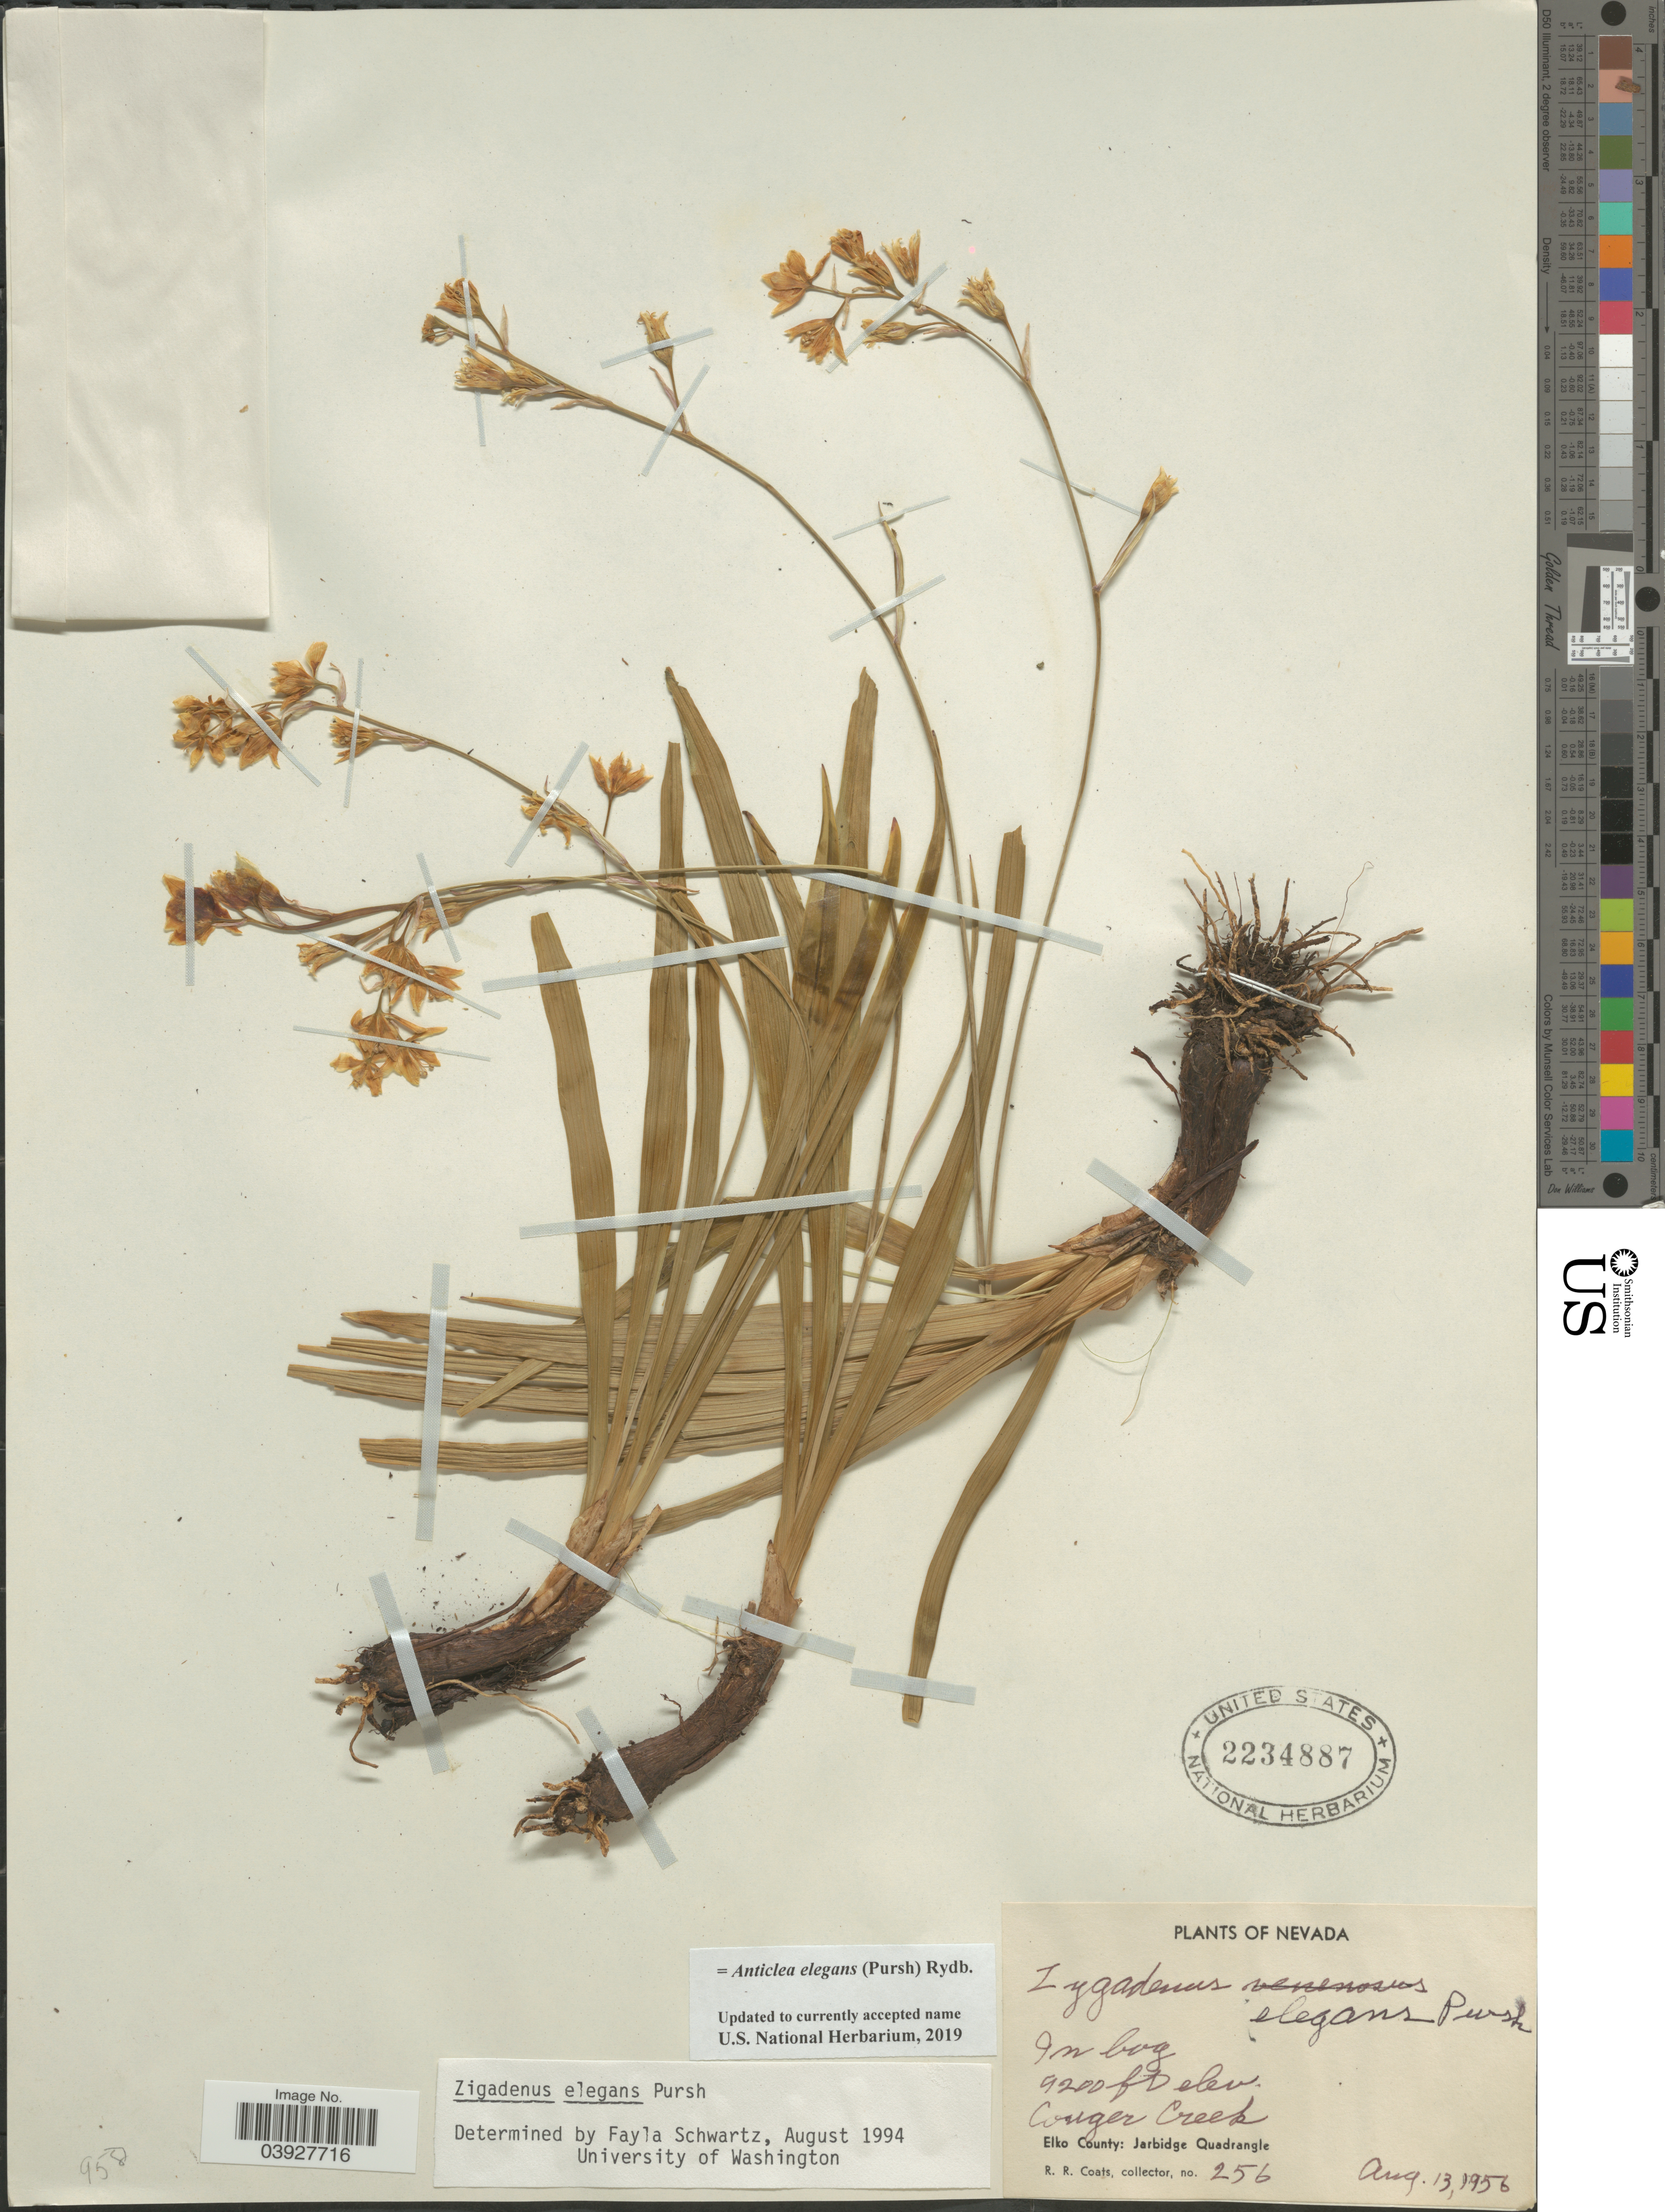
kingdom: Plantae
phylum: Tracheophyta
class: Liliopsida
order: Liliales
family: Melanthiaceae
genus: Anticlea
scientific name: Anticlea elegans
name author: (Pursh) Rydb.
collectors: R. Coats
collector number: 256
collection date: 1956-08-13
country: United States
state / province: Nevada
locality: In bog. Couger Creek. Elko County: Jarbidge Quadrangle.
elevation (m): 2804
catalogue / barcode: US 2234887